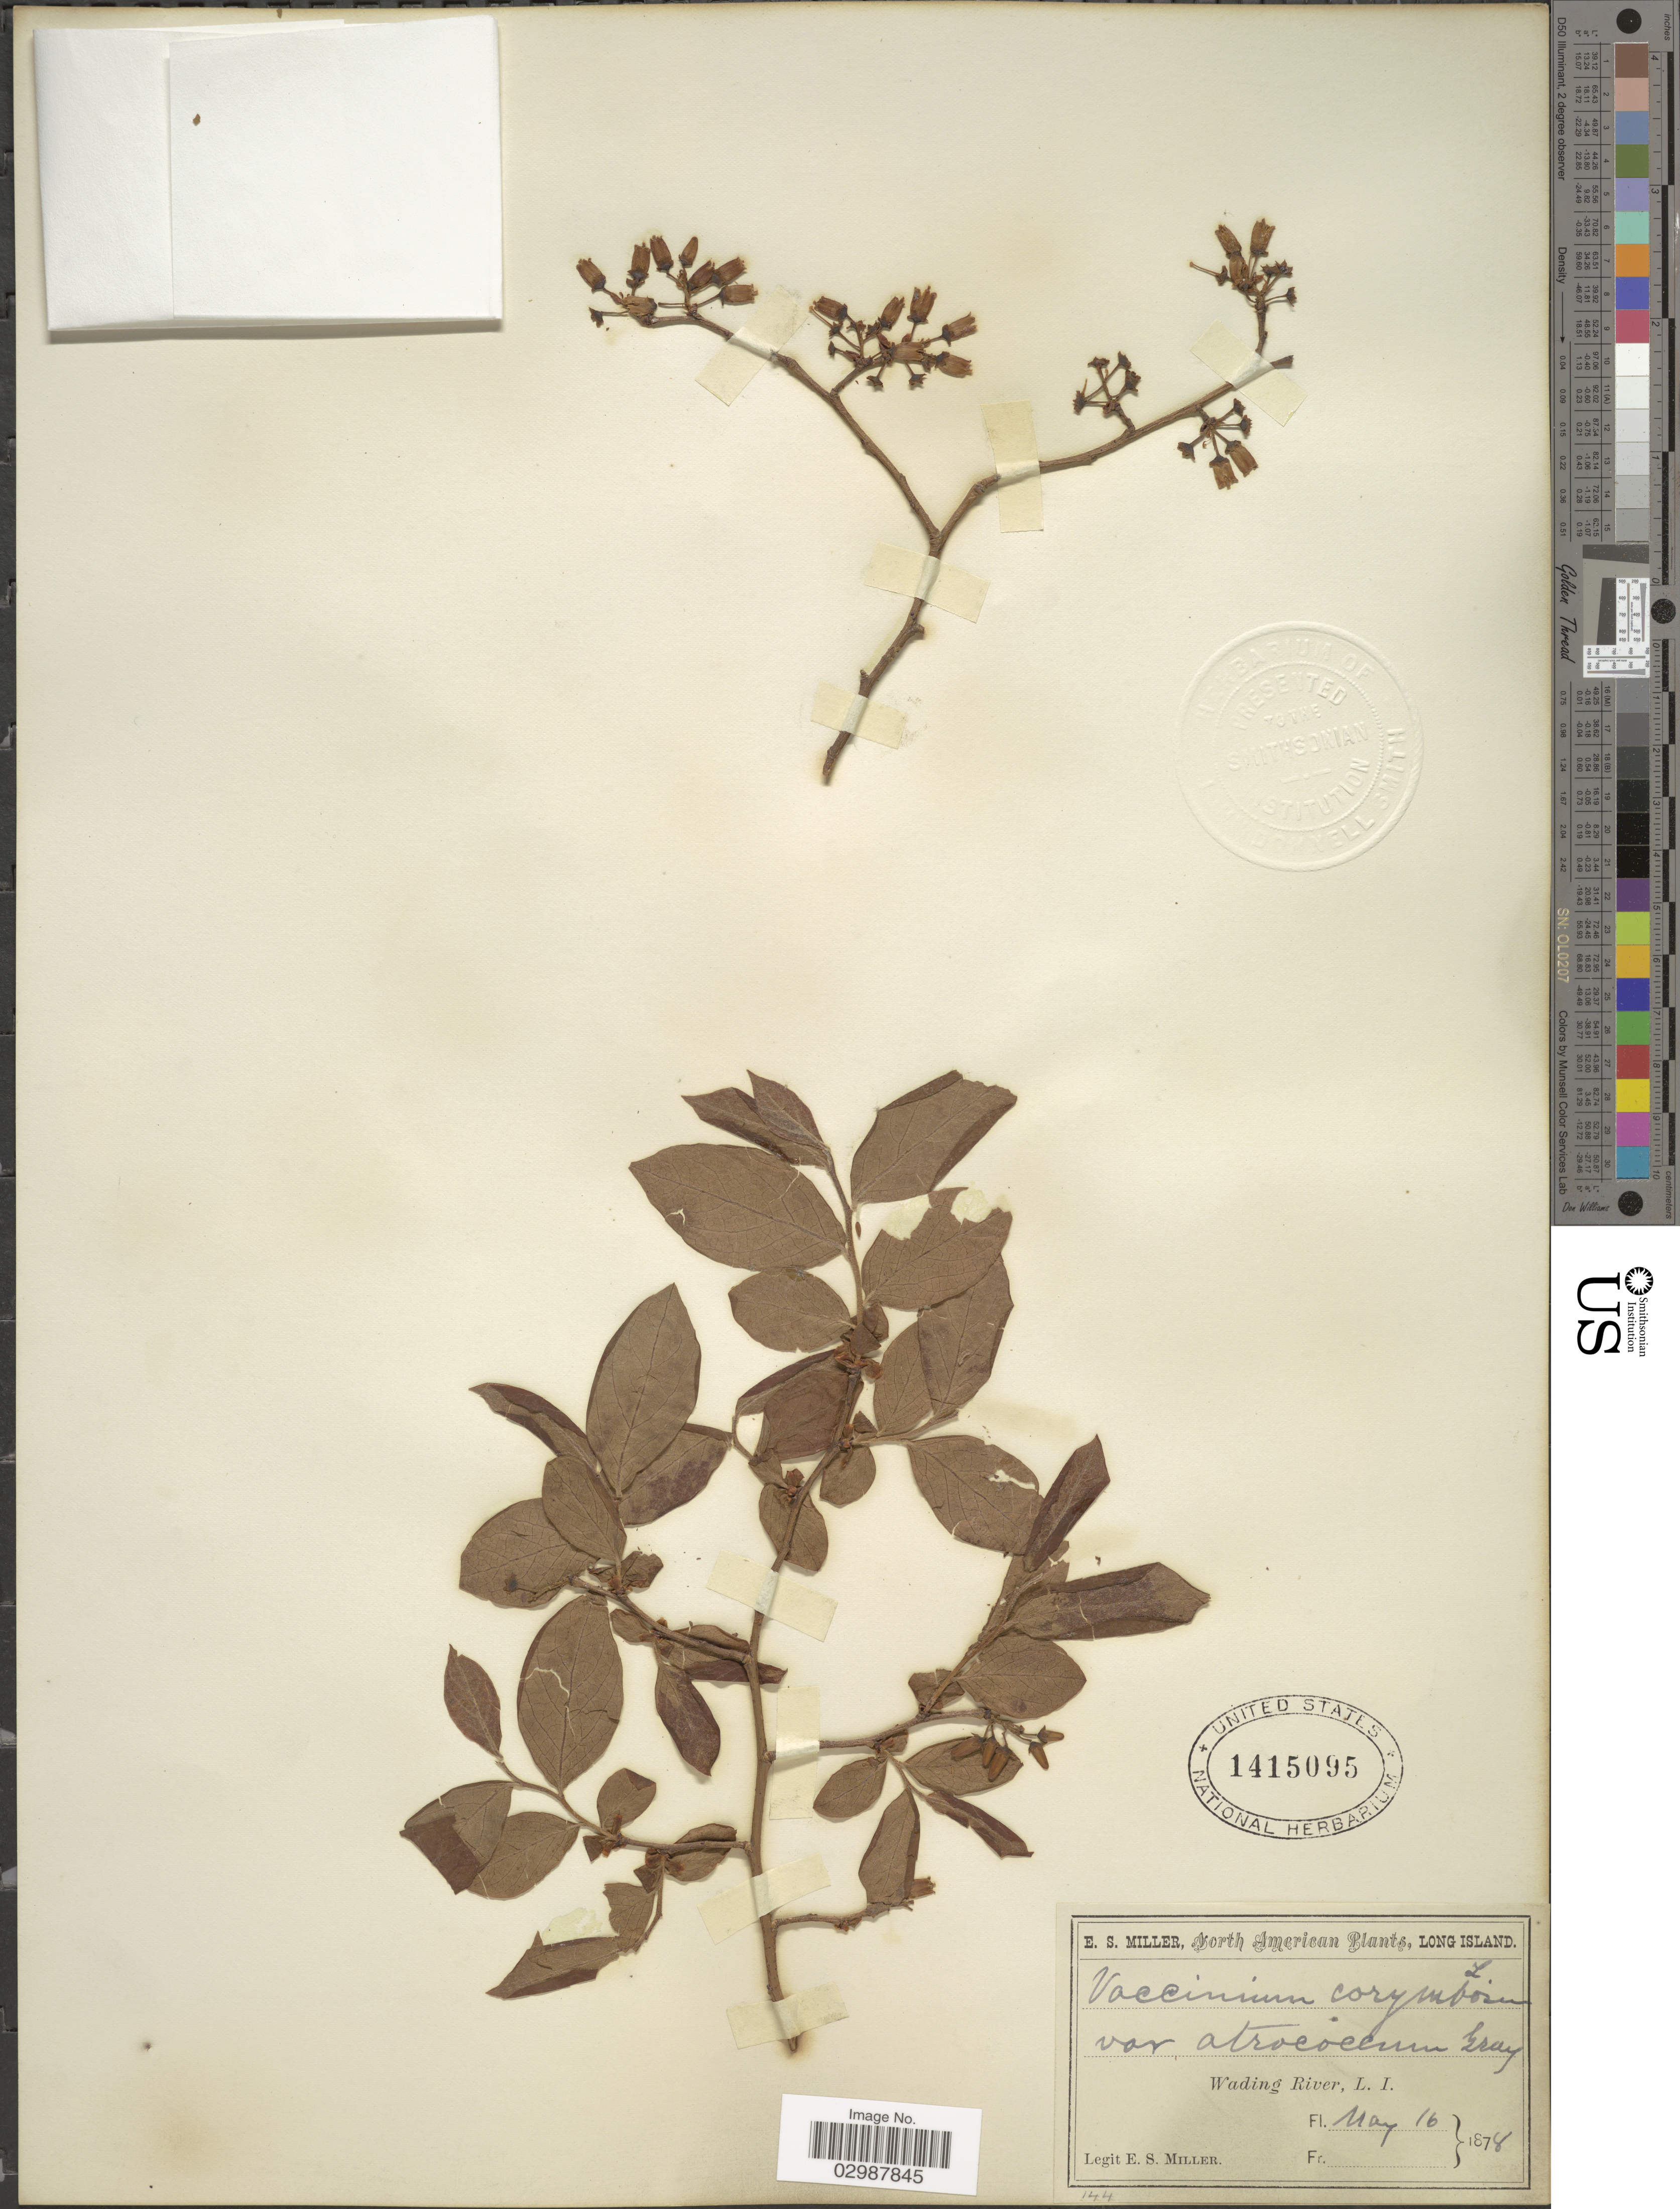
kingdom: Plantae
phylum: Tracheophyta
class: Magnoliopsida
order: Ericales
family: Ericaceae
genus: Vaccinium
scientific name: Vaccinium corymbosum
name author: L.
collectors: E. S. Miller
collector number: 144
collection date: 1878-05-16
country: United States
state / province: New York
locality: Wadding River, L. I.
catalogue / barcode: US 1415095